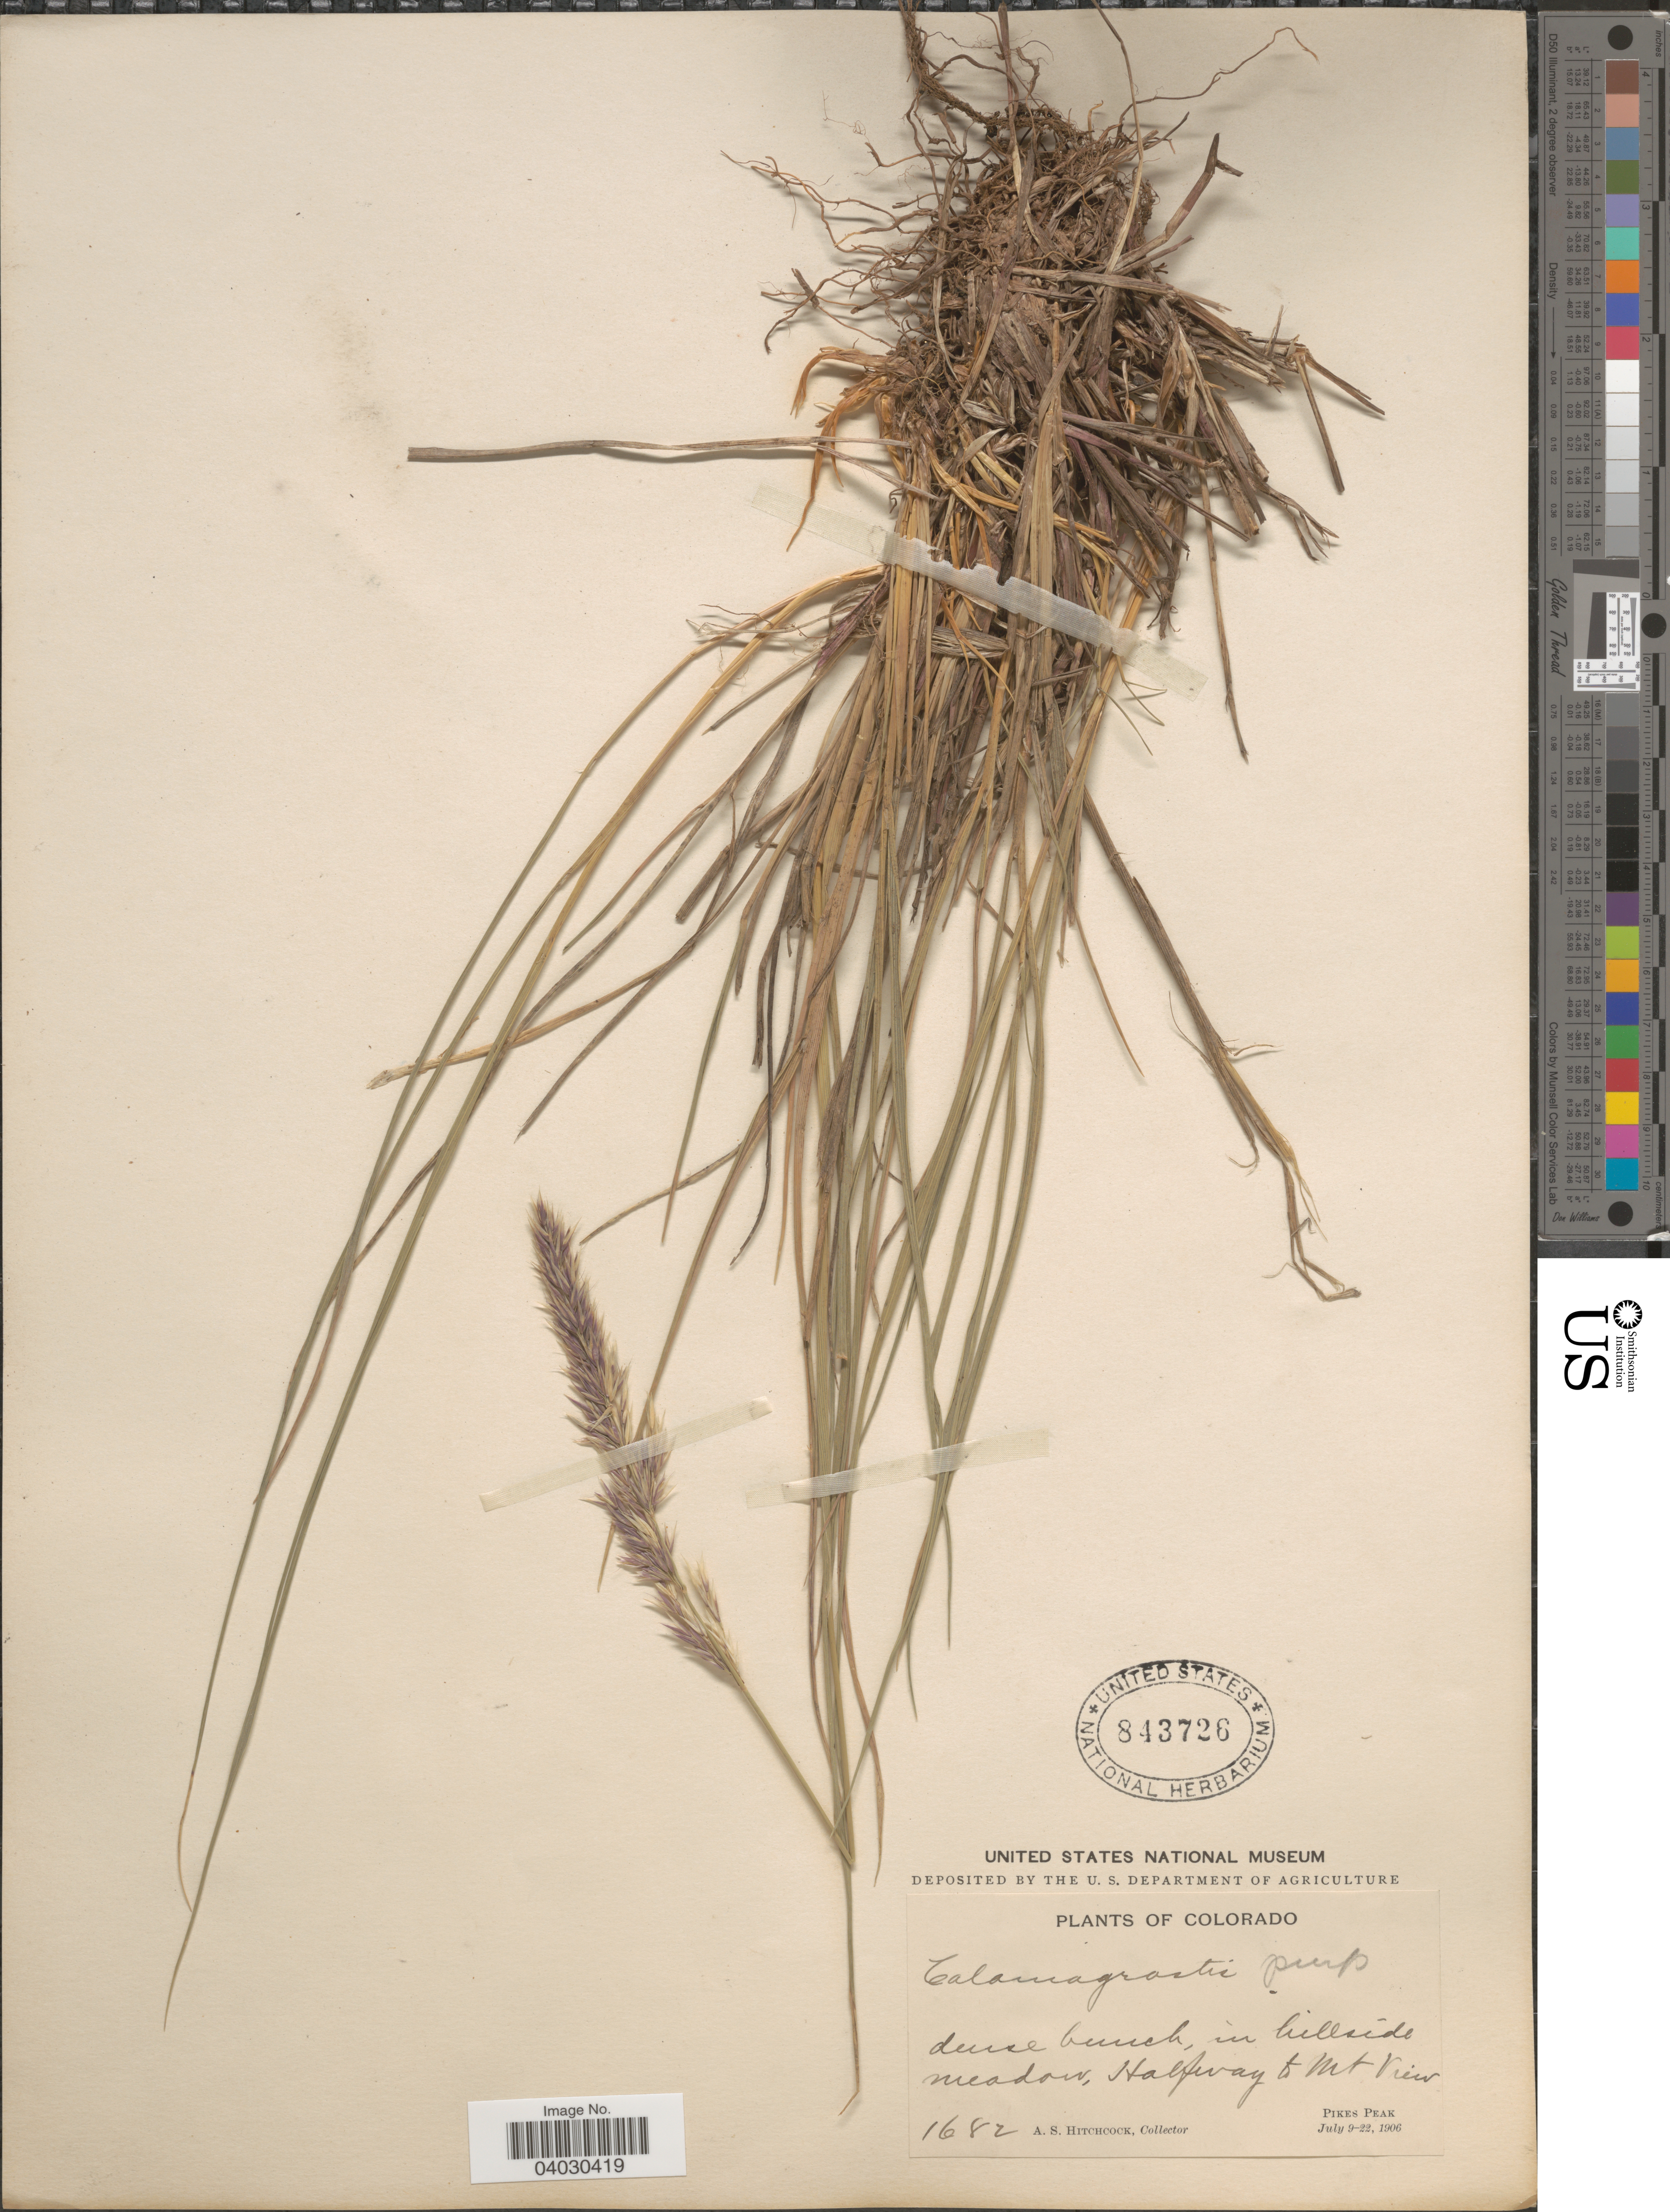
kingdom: Plantae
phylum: Tracheophyta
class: Liliopsida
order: Poales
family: Poaceae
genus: Calamagrostis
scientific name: Calamagrostis purpurascens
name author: R. Br.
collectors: A. S. Hitchcock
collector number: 1682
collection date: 1906-07-09/1906-07-22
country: United States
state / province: Colorado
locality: In hillside meadow, Halfway to Mt View. Pikes Peak.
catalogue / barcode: US 843726